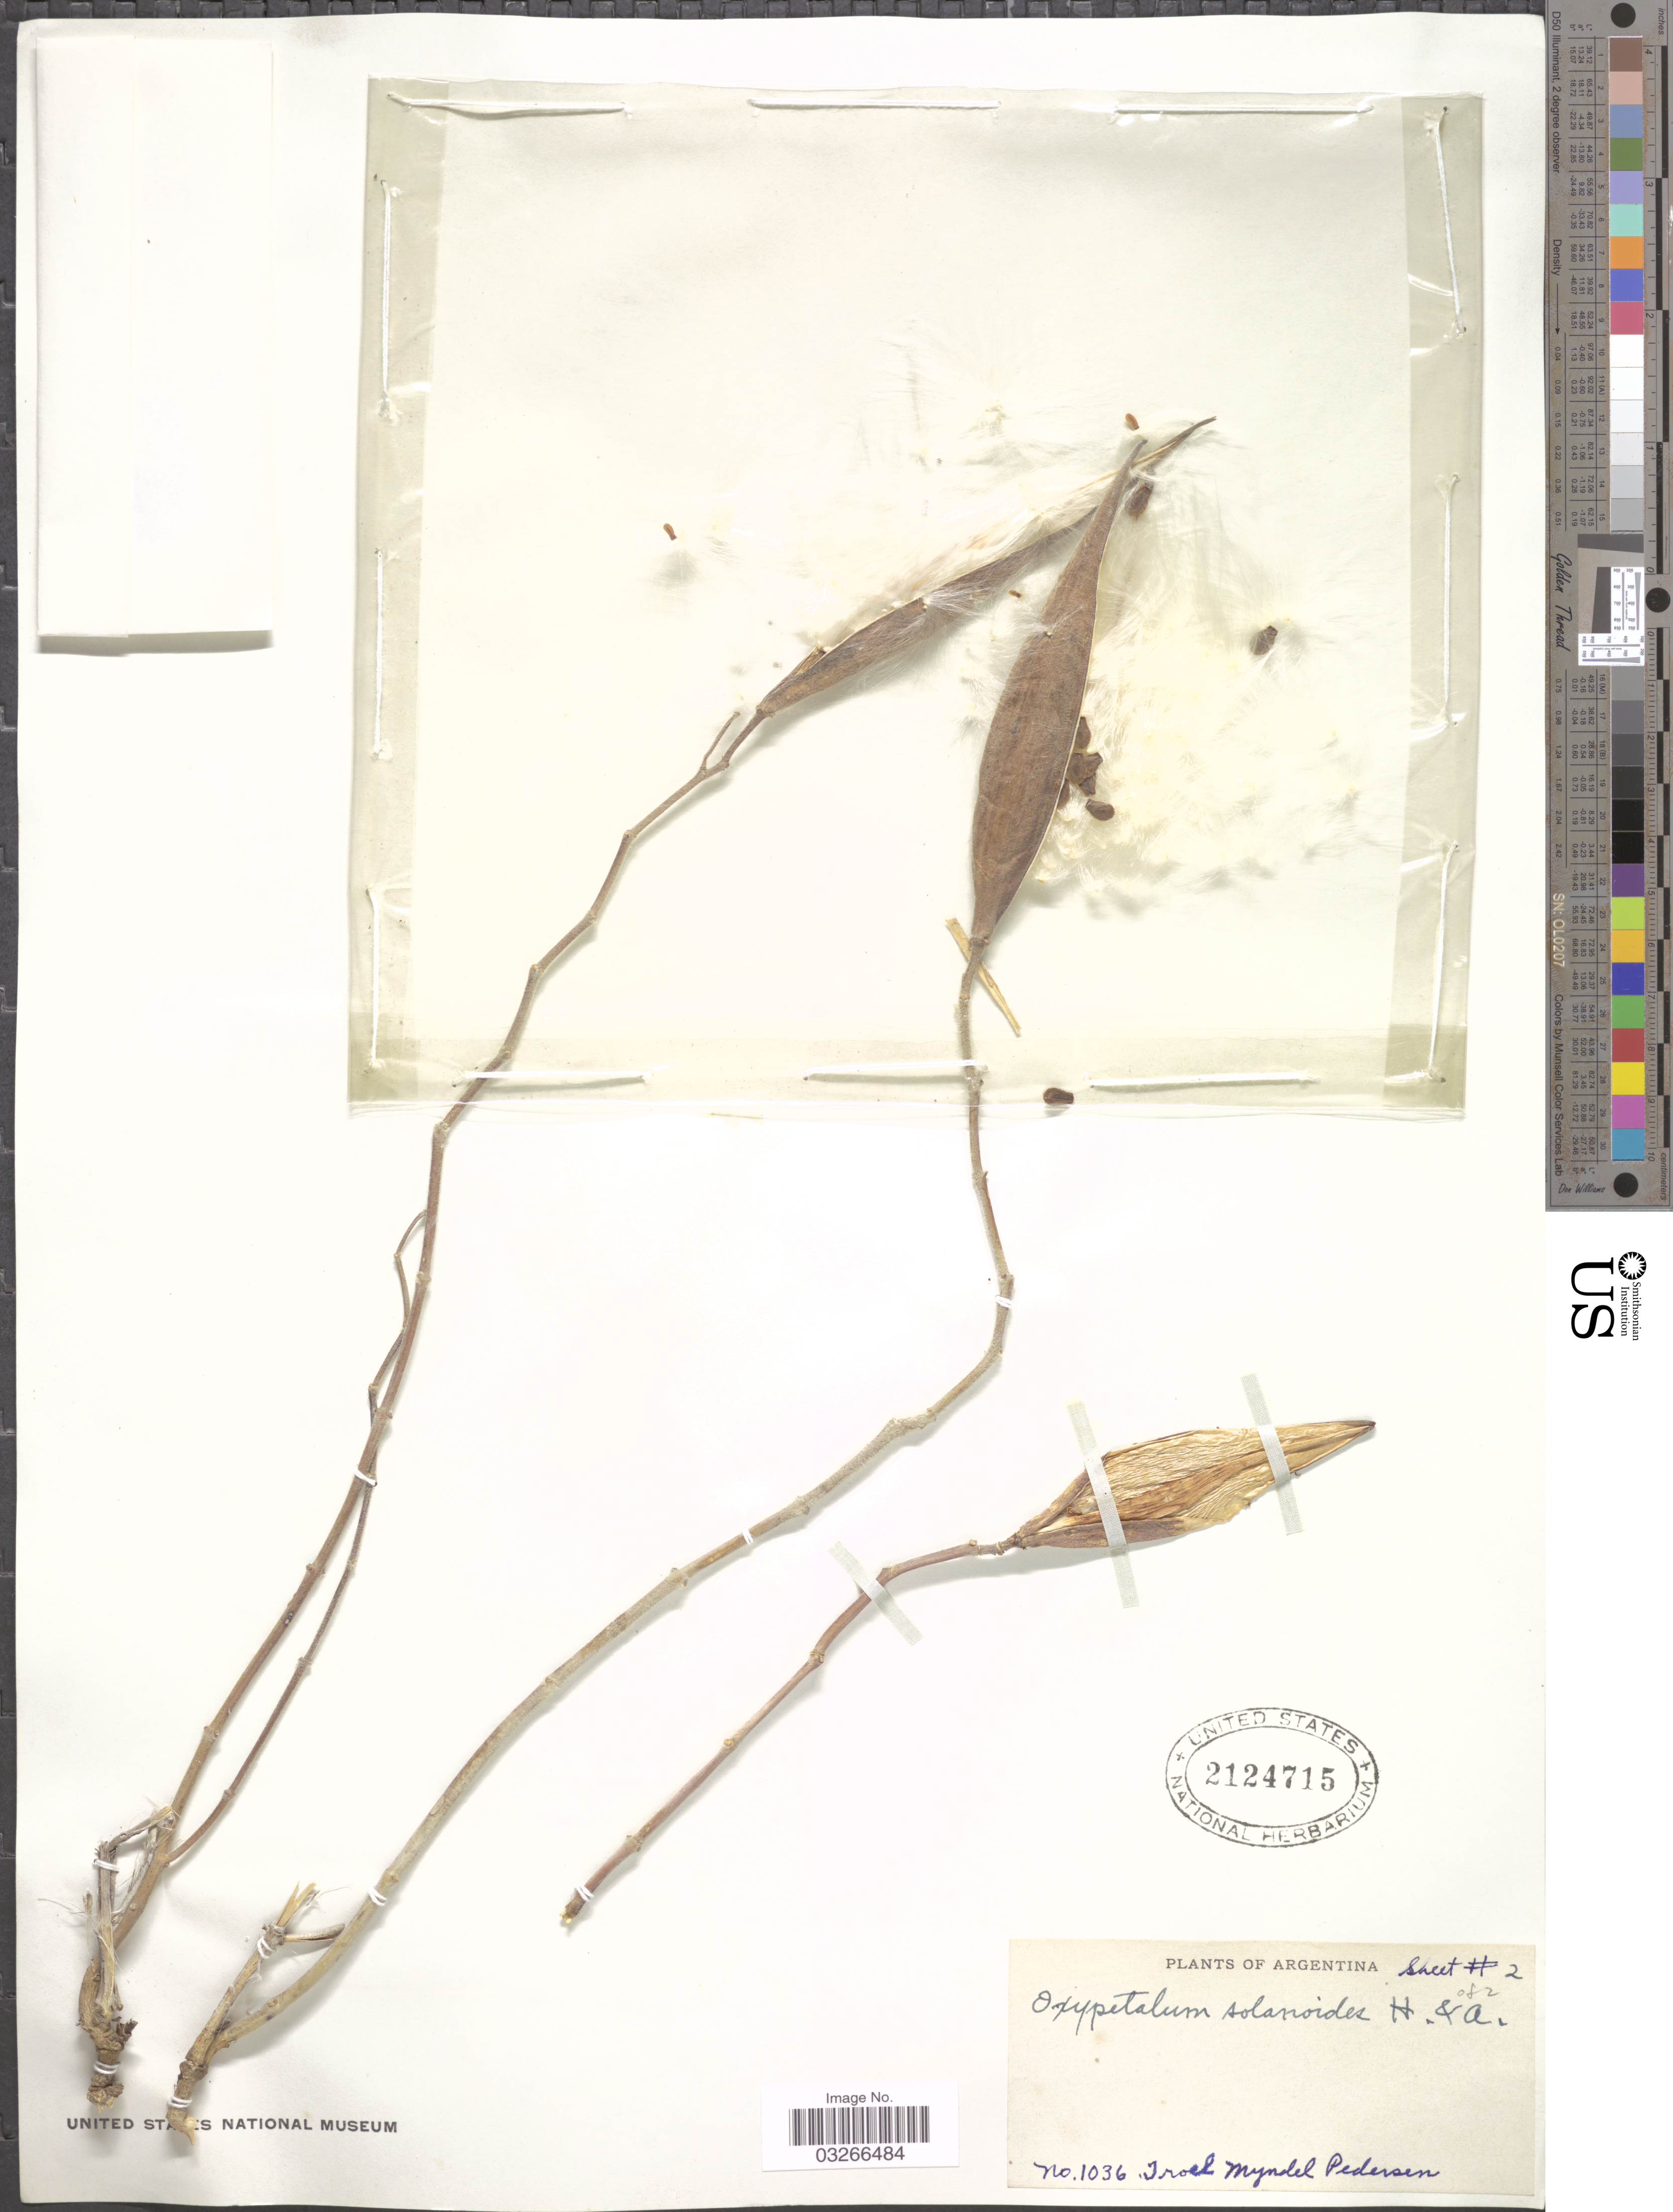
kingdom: Plantae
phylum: Tracheophyta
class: Magnoliopsida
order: Gentianales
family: Apocynaceae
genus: Oxypetalum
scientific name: Oxypetalum solanoides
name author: Hook. & Arn.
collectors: T. M. Pedersen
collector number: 1036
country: Argentina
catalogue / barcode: US 2124715